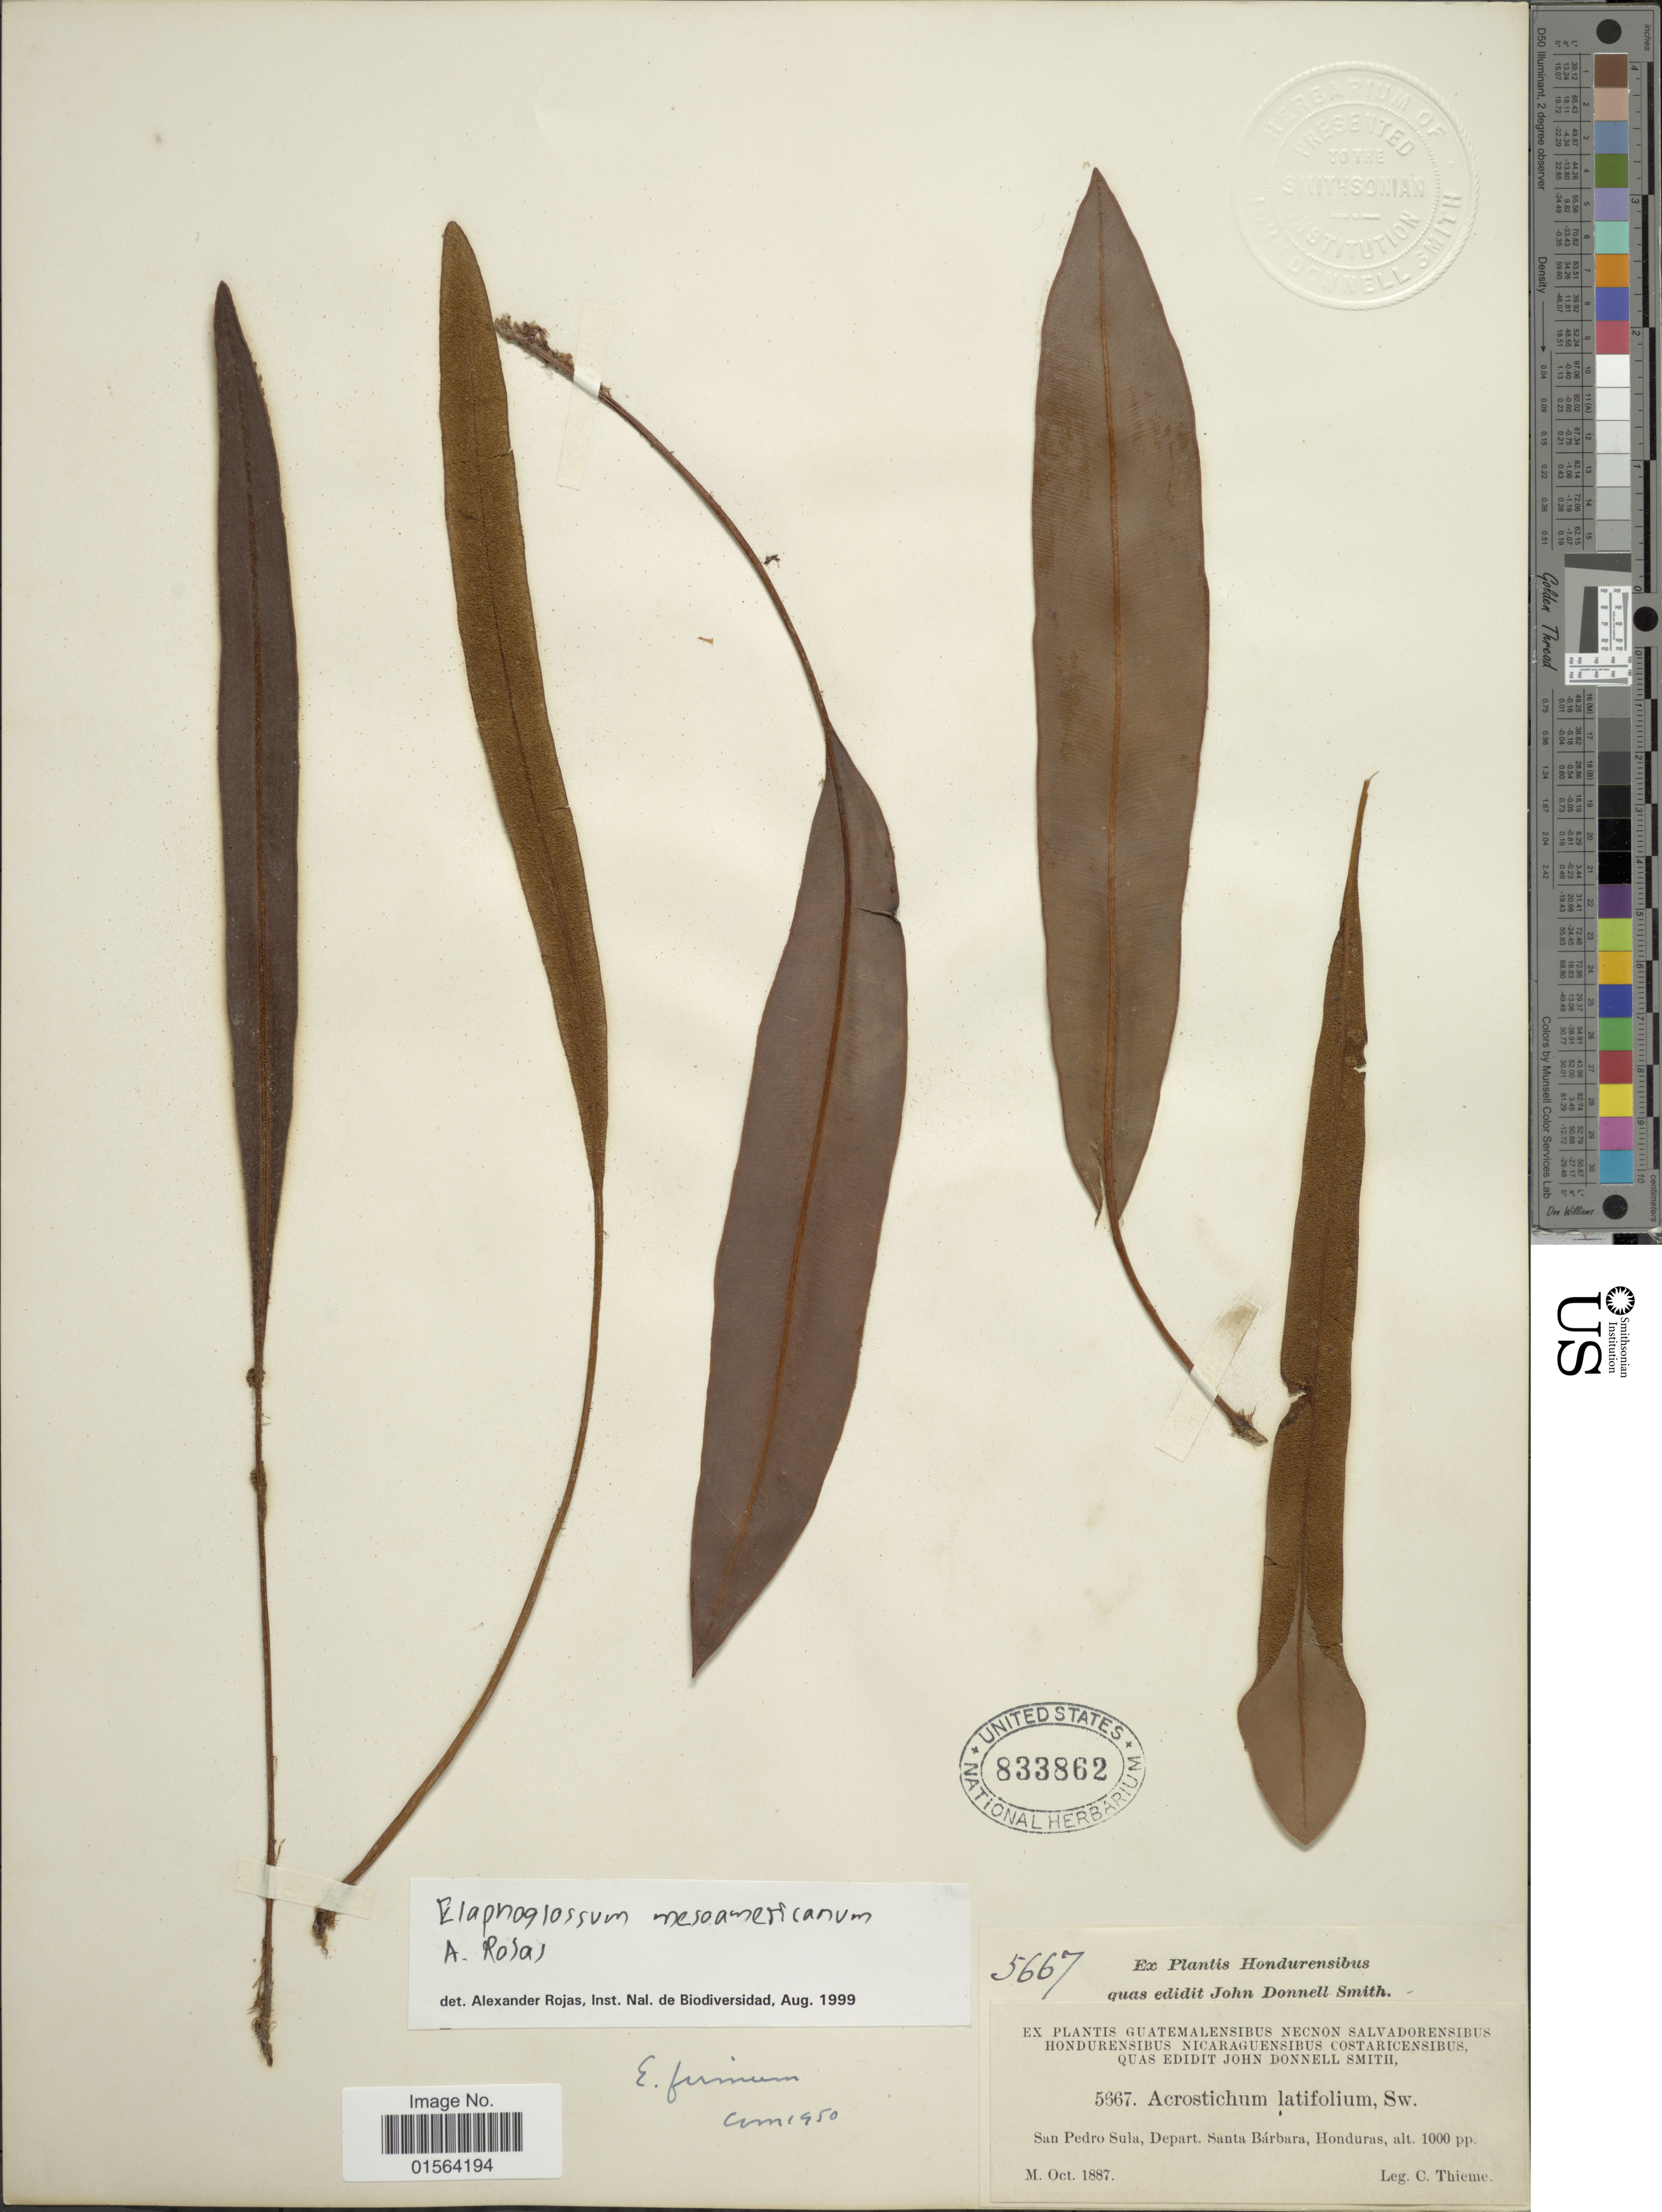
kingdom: Plantae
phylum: Tracheophyta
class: Polypodiopsida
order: Polypodiales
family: Dryopteridaceae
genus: Elaphoglossum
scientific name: Elaphoglossum latifolium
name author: (Sw.) J. Sm.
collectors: C. Thieme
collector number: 5667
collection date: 1887-10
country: Honduras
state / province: Santa Bárbara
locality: San Pedro Sula, Depart. Santa Barbara, Honduras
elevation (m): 305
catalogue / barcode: US 833862